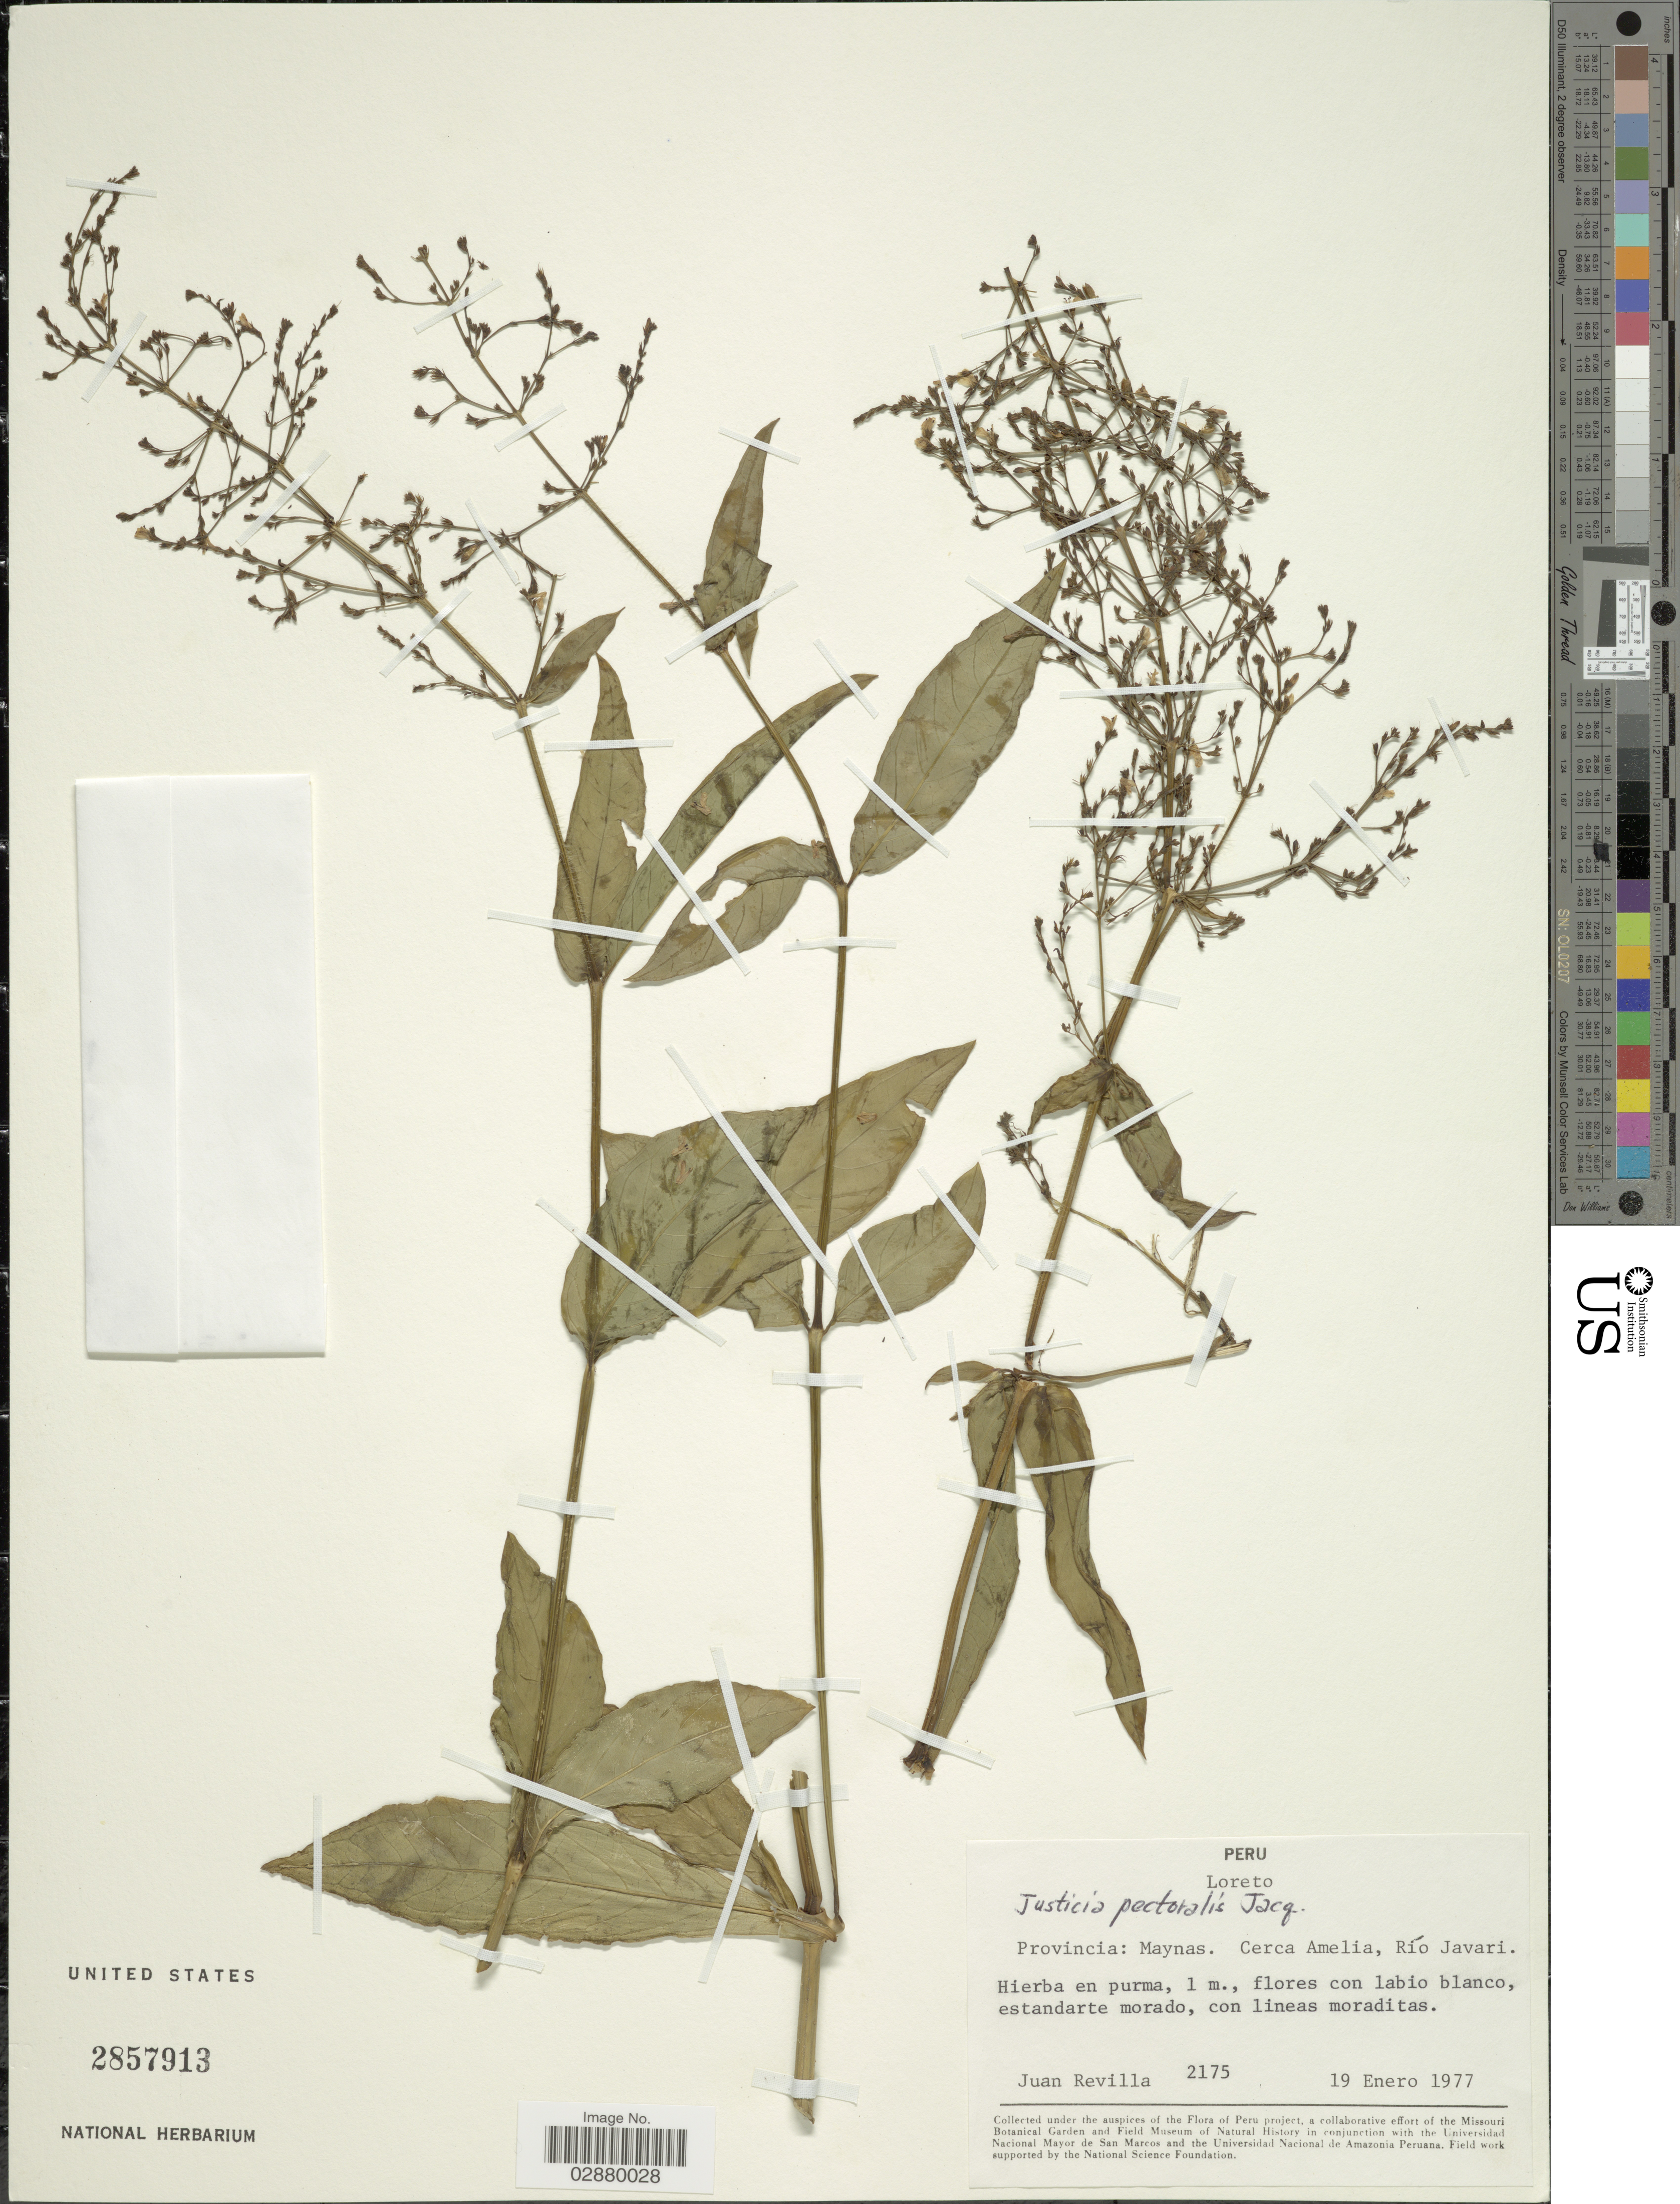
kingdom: Plantae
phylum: Tracheophyta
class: Magnoliopsida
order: Lamiales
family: Acanthaceae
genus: Justicia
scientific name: Justicia pectoralis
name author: Jacq.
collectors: J. Revilla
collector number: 2175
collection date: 1977-01-19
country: Peru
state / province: Loreto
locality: Provincia: Maynas. Cerca Amelia, Río Javari.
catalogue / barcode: US 2857913